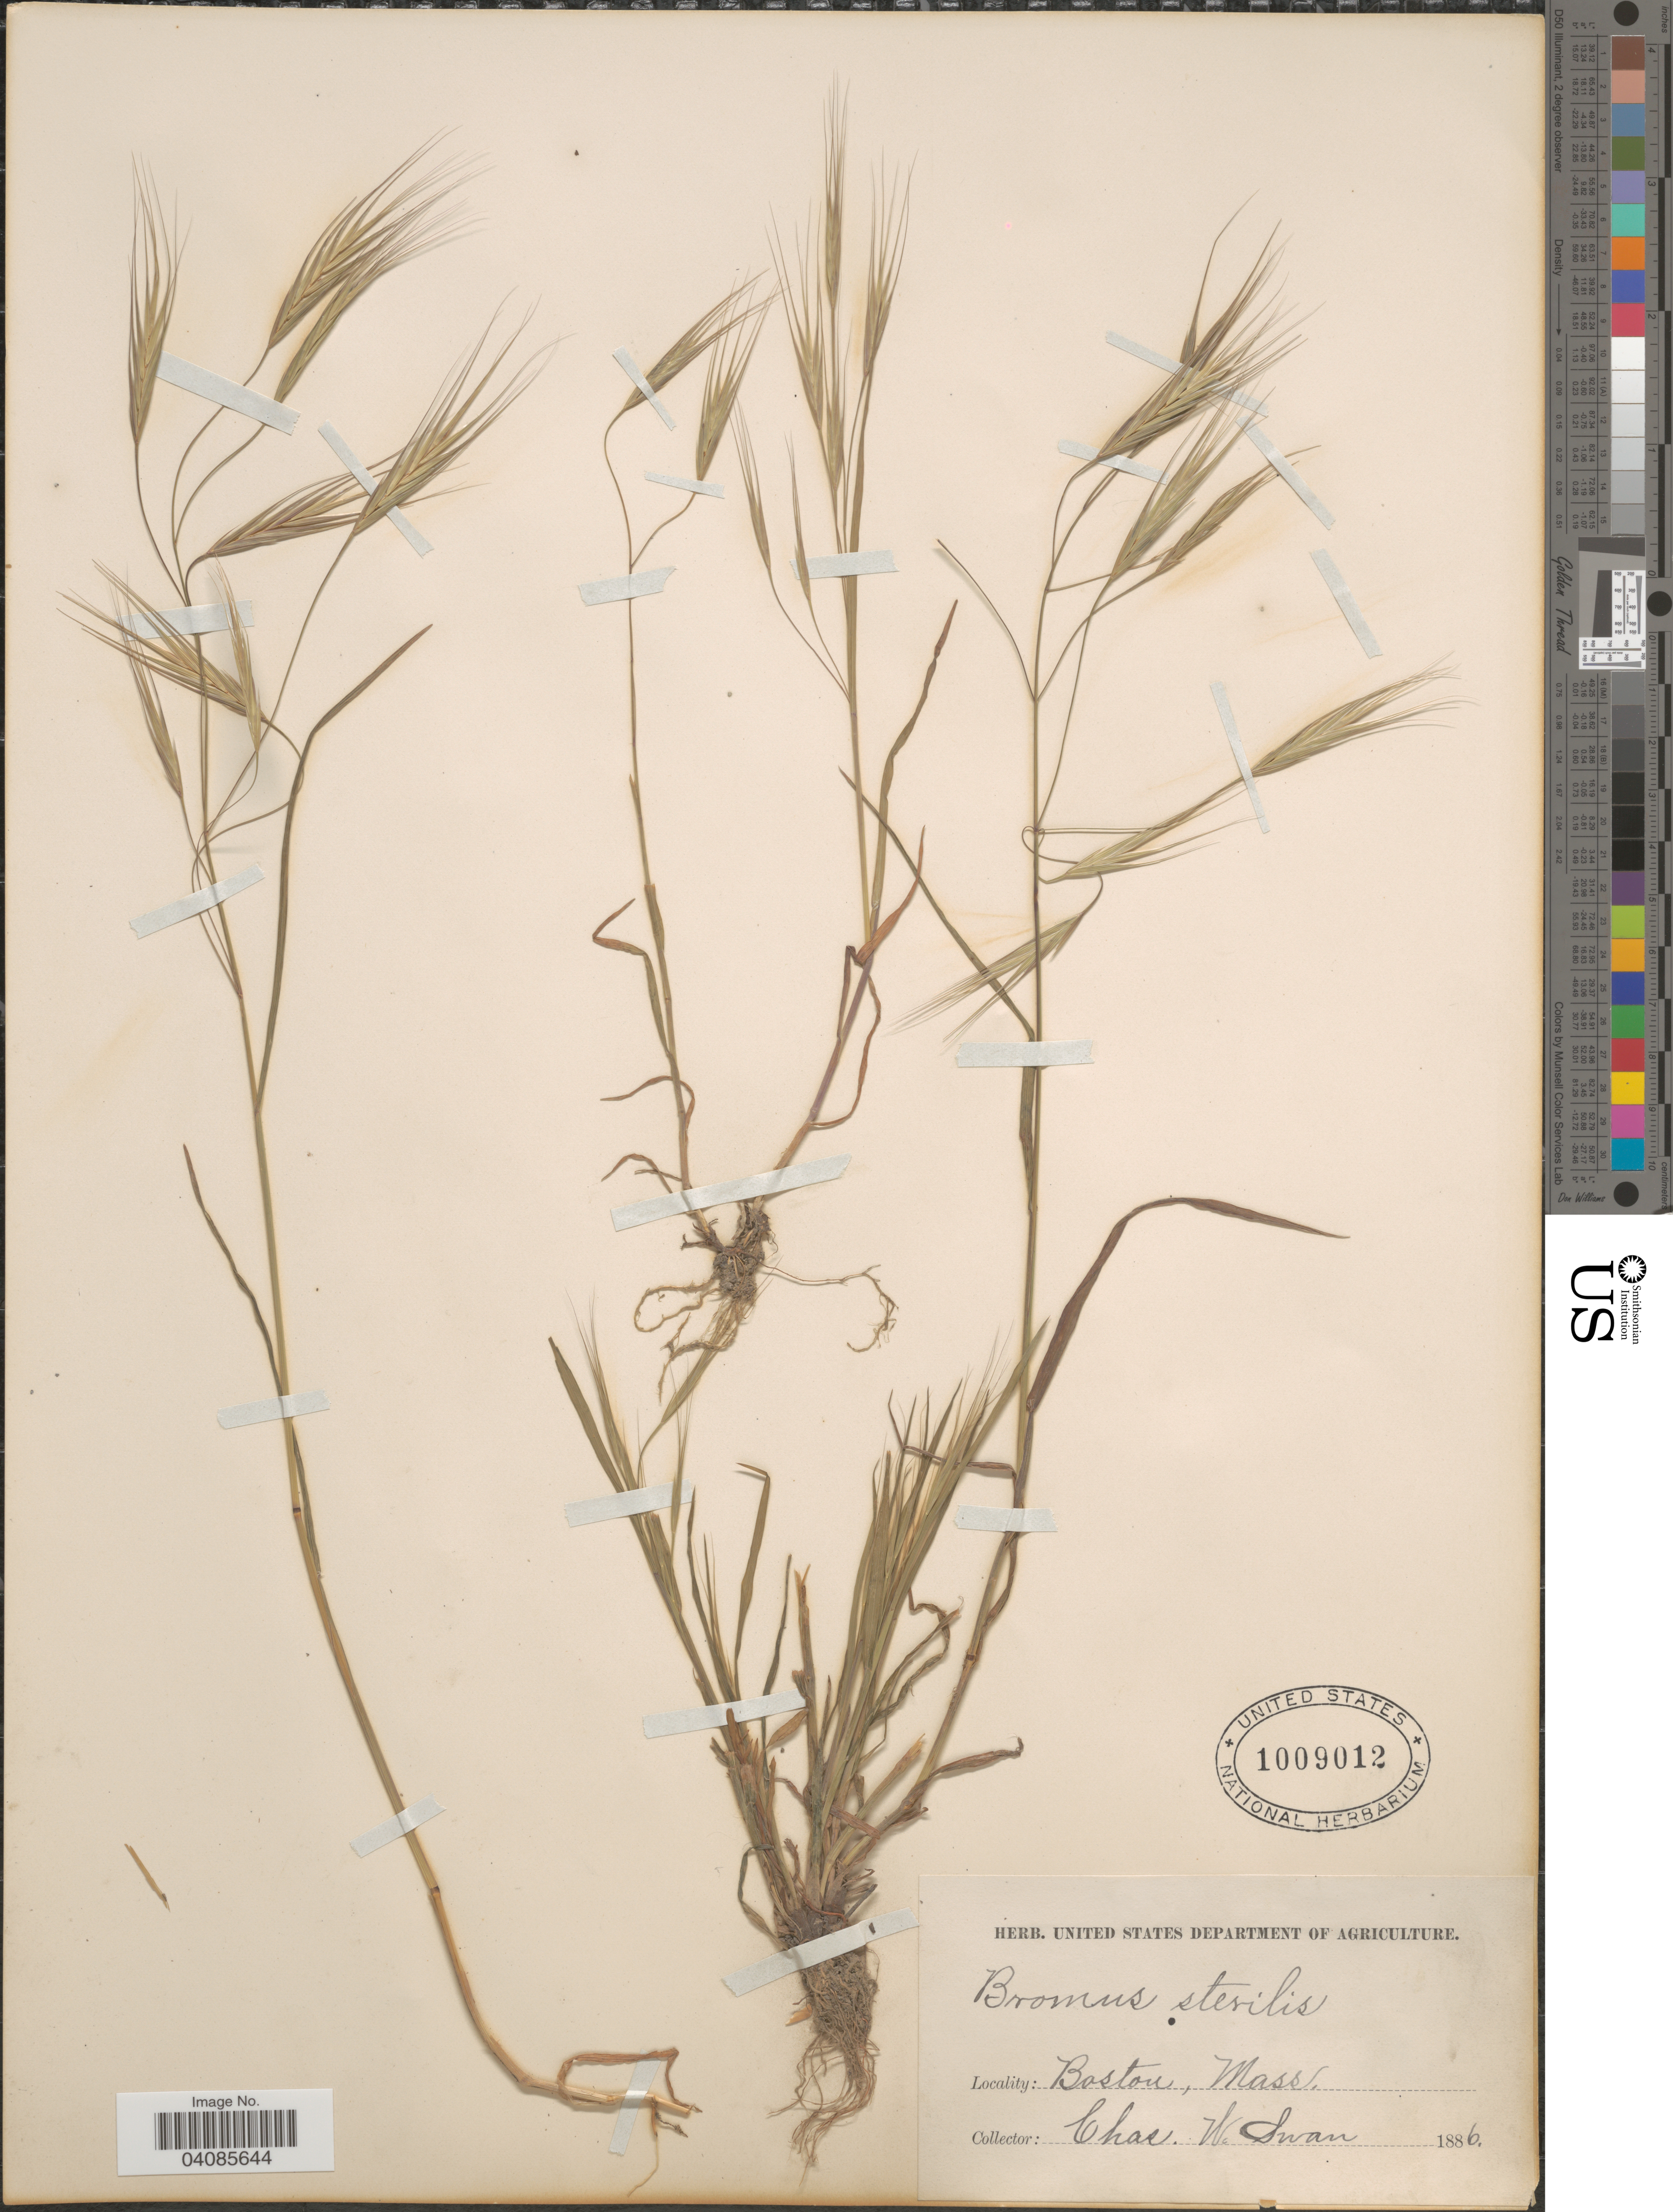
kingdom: Plantae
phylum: Tracheophyta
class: Liliopsida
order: Poales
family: Poaceae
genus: Bromus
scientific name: Bromus sterilis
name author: L.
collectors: C. Swan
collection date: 1886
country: United States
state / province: Massachusetts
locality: Boston.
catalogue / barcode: US 1009012